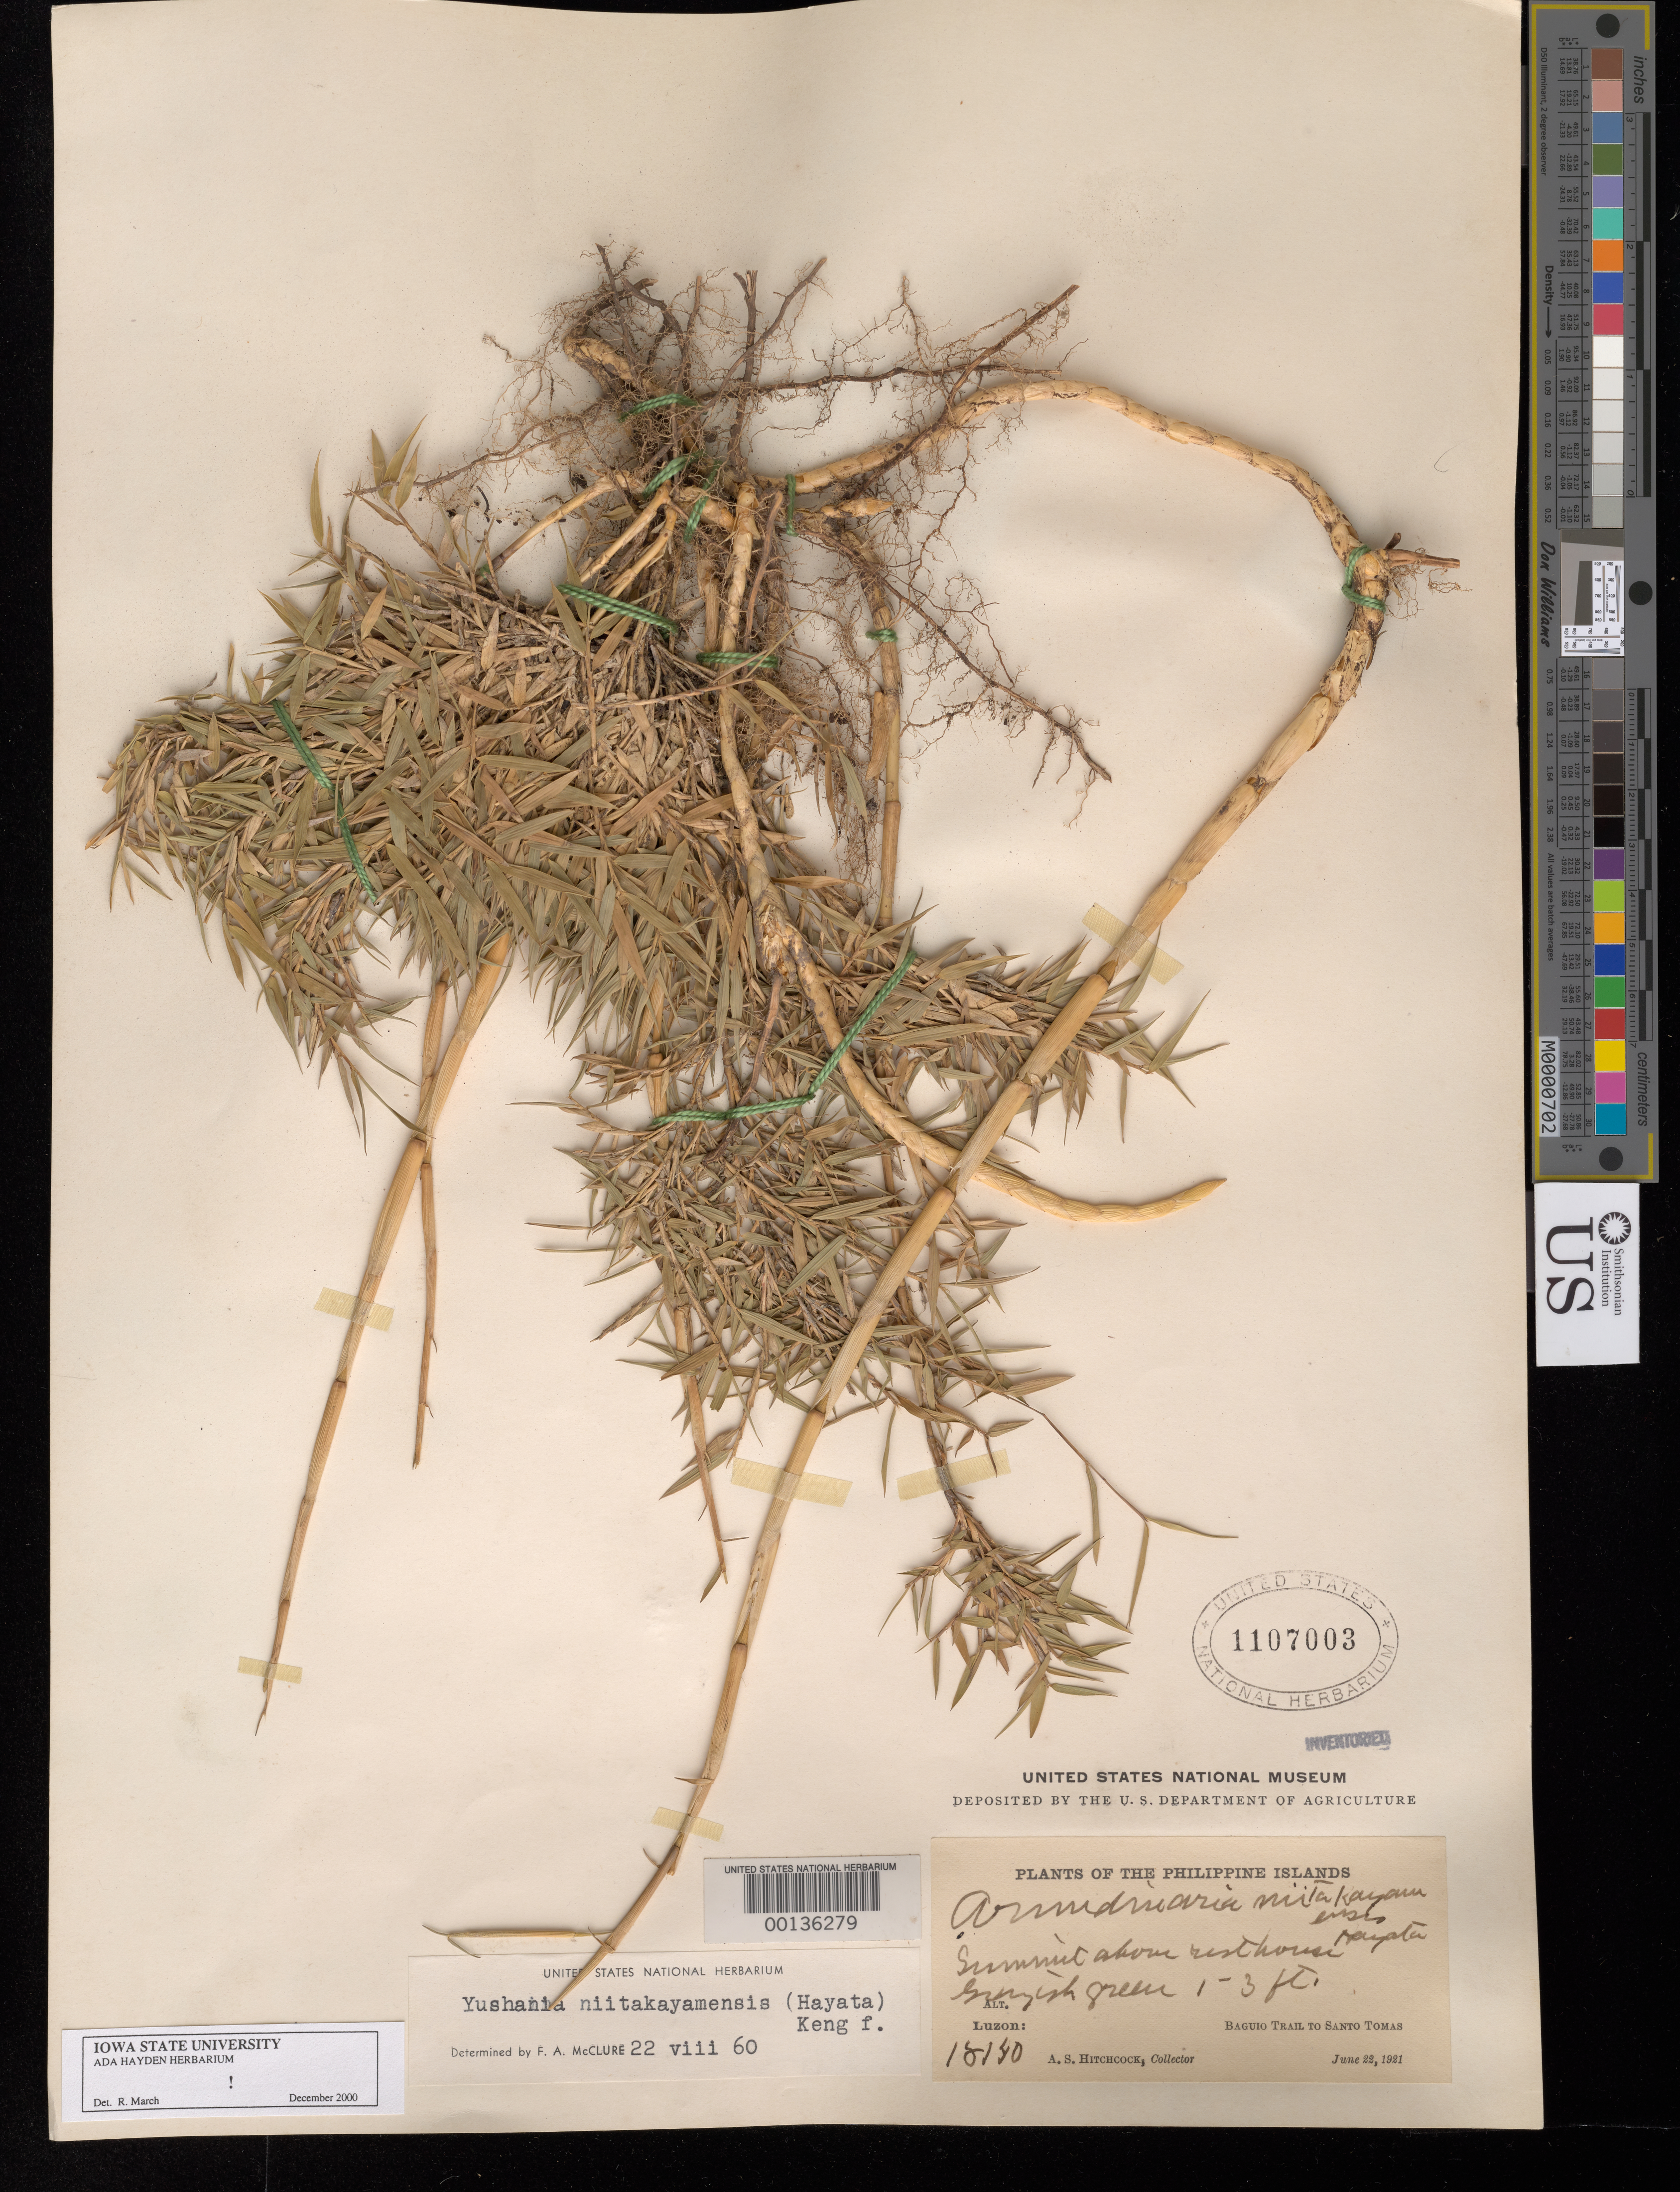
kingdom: Plantae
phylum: Tracheophyta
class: Liliopsida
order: Poales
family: Poaceae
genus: Yushania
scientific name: Yushania aztecorum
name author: McClure & E.W. Sm.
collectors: A. S. Hitchcock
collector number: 18140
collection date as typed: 22 Jun 1921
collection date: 1921-06-22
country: Philippines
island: Luzon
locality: Baguio trail to santo thomas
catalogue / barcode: US 1107003